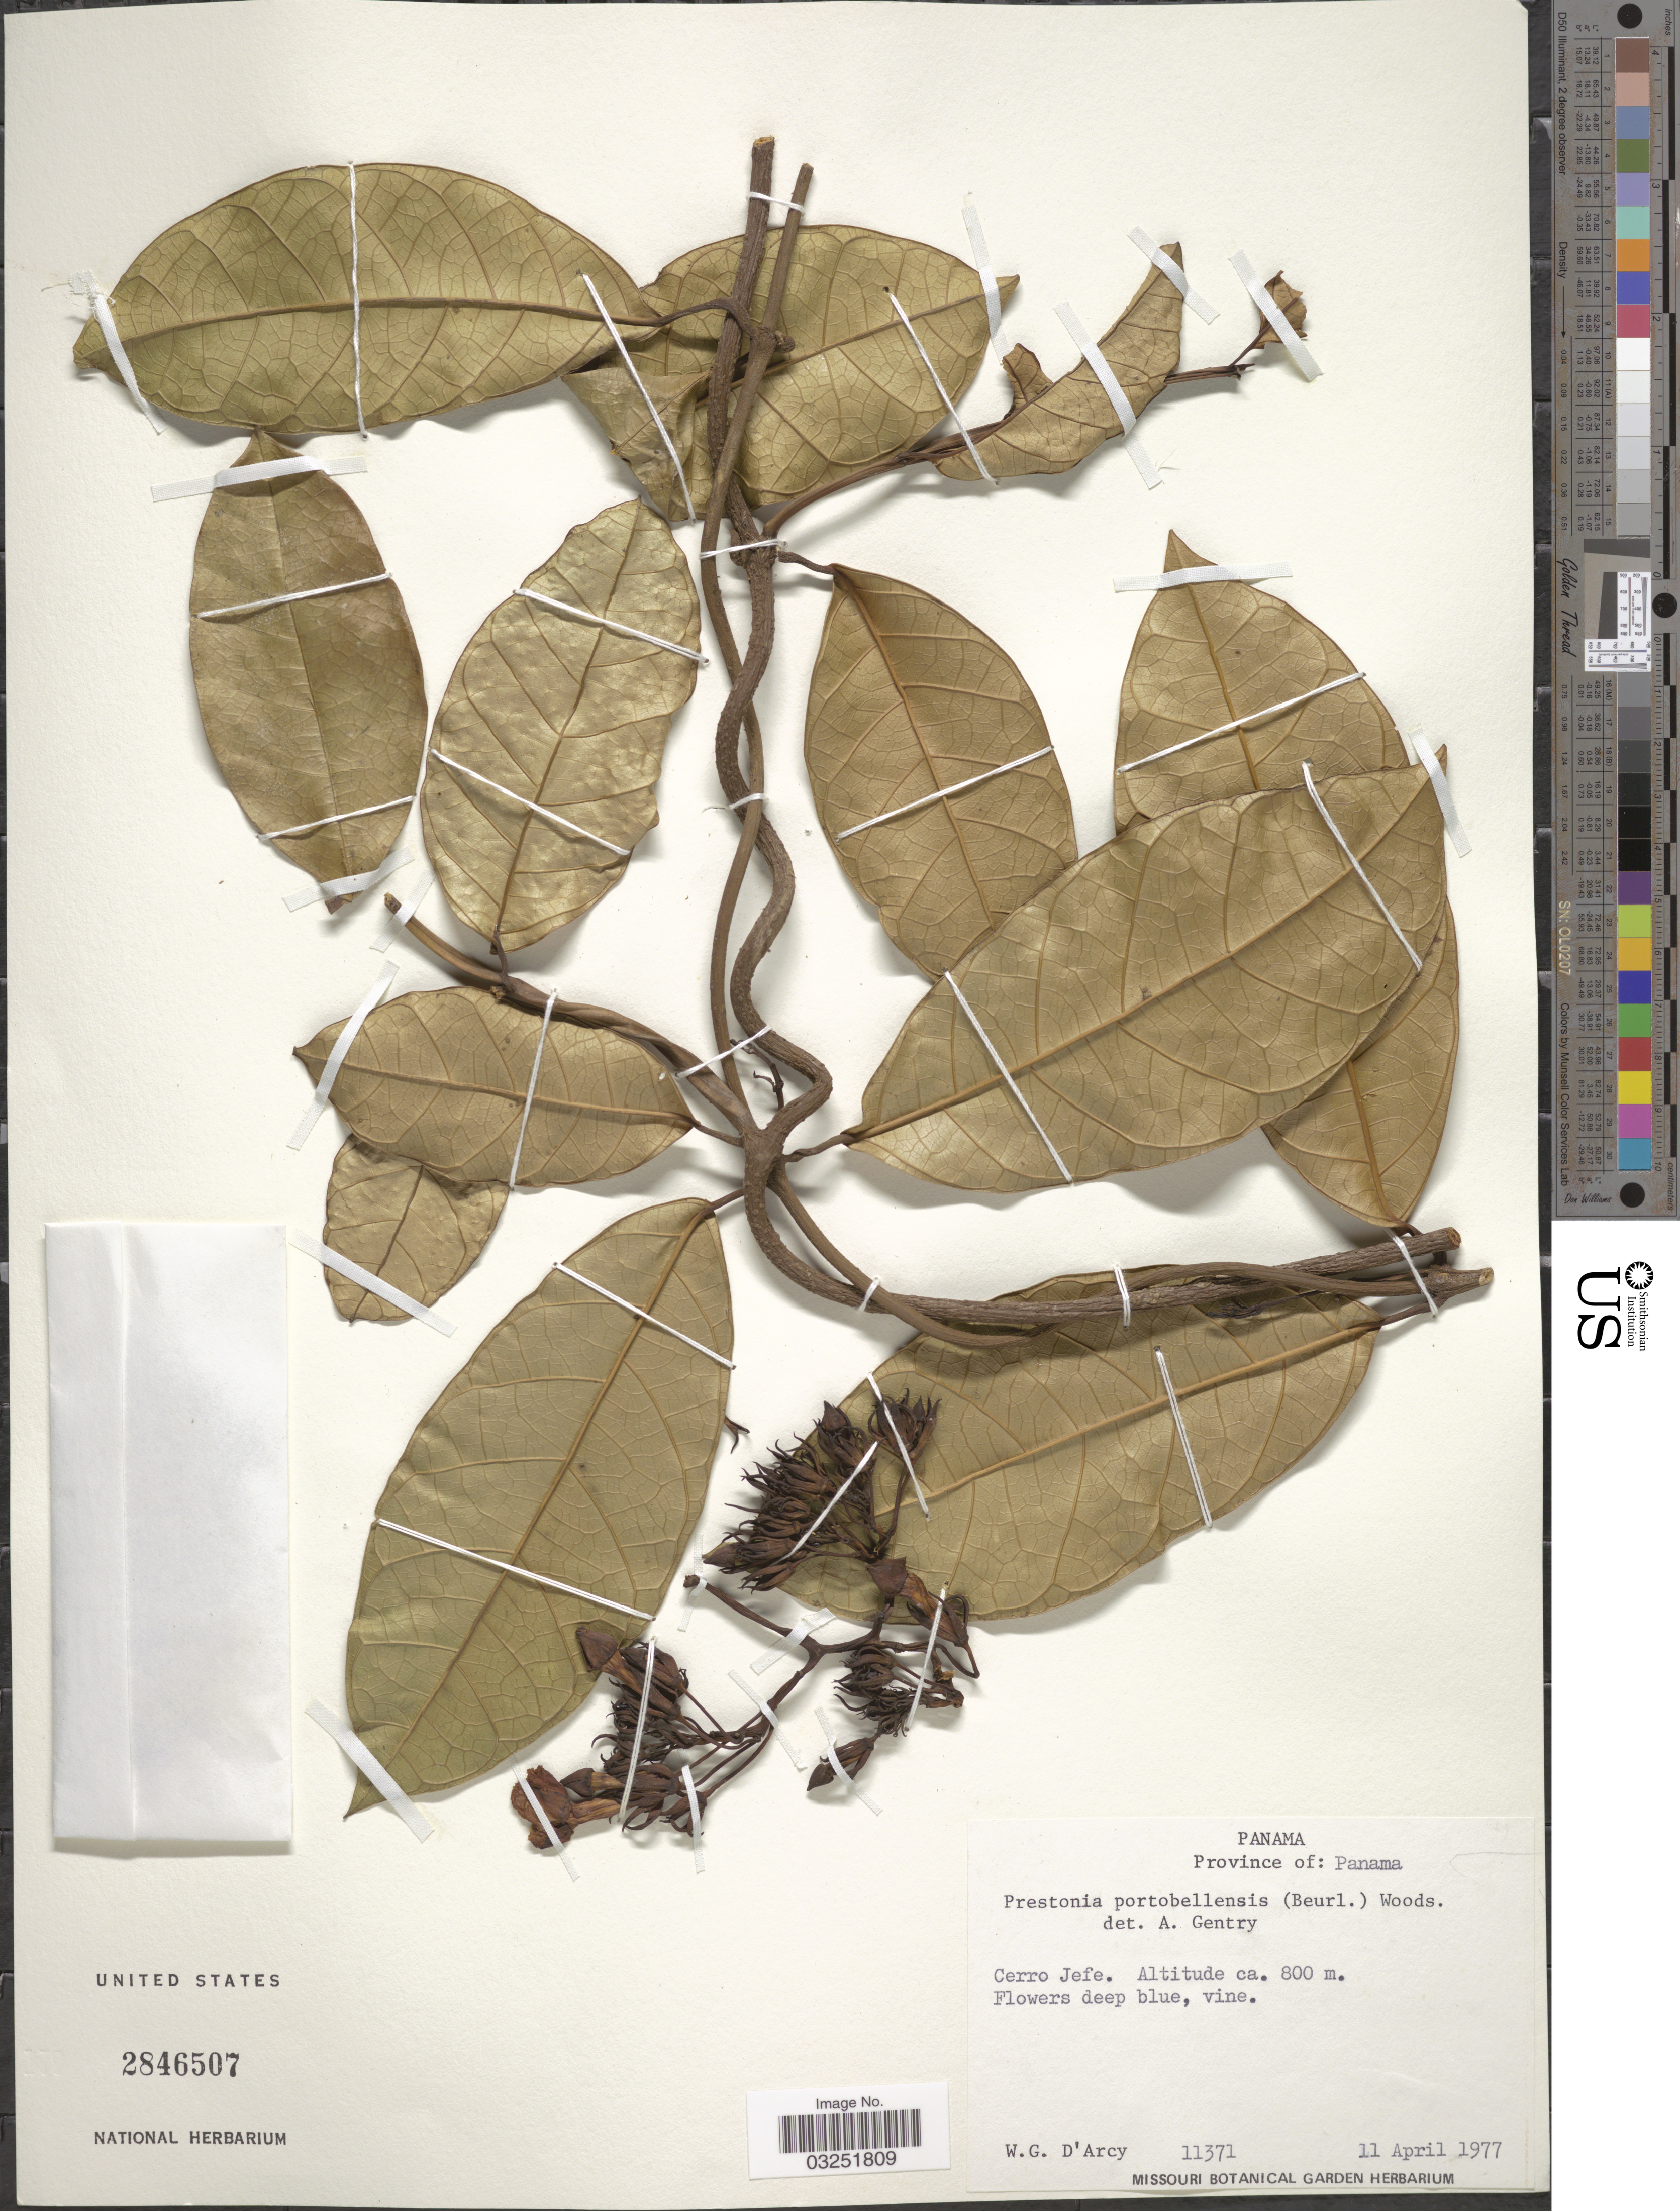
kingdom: Plantae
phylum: Tracheophyta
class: Magnoliopsida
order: Gentianales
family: Apocynaceae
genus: Prestonia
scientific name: Prestonia portobellensis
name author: (Beurl.) Woodson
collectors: W. G. D'Arcy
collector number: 11371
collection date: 1977-04-11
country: Panama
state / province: Panamá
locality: Cerro Jefe.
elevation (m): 800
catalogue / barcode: US 2846507